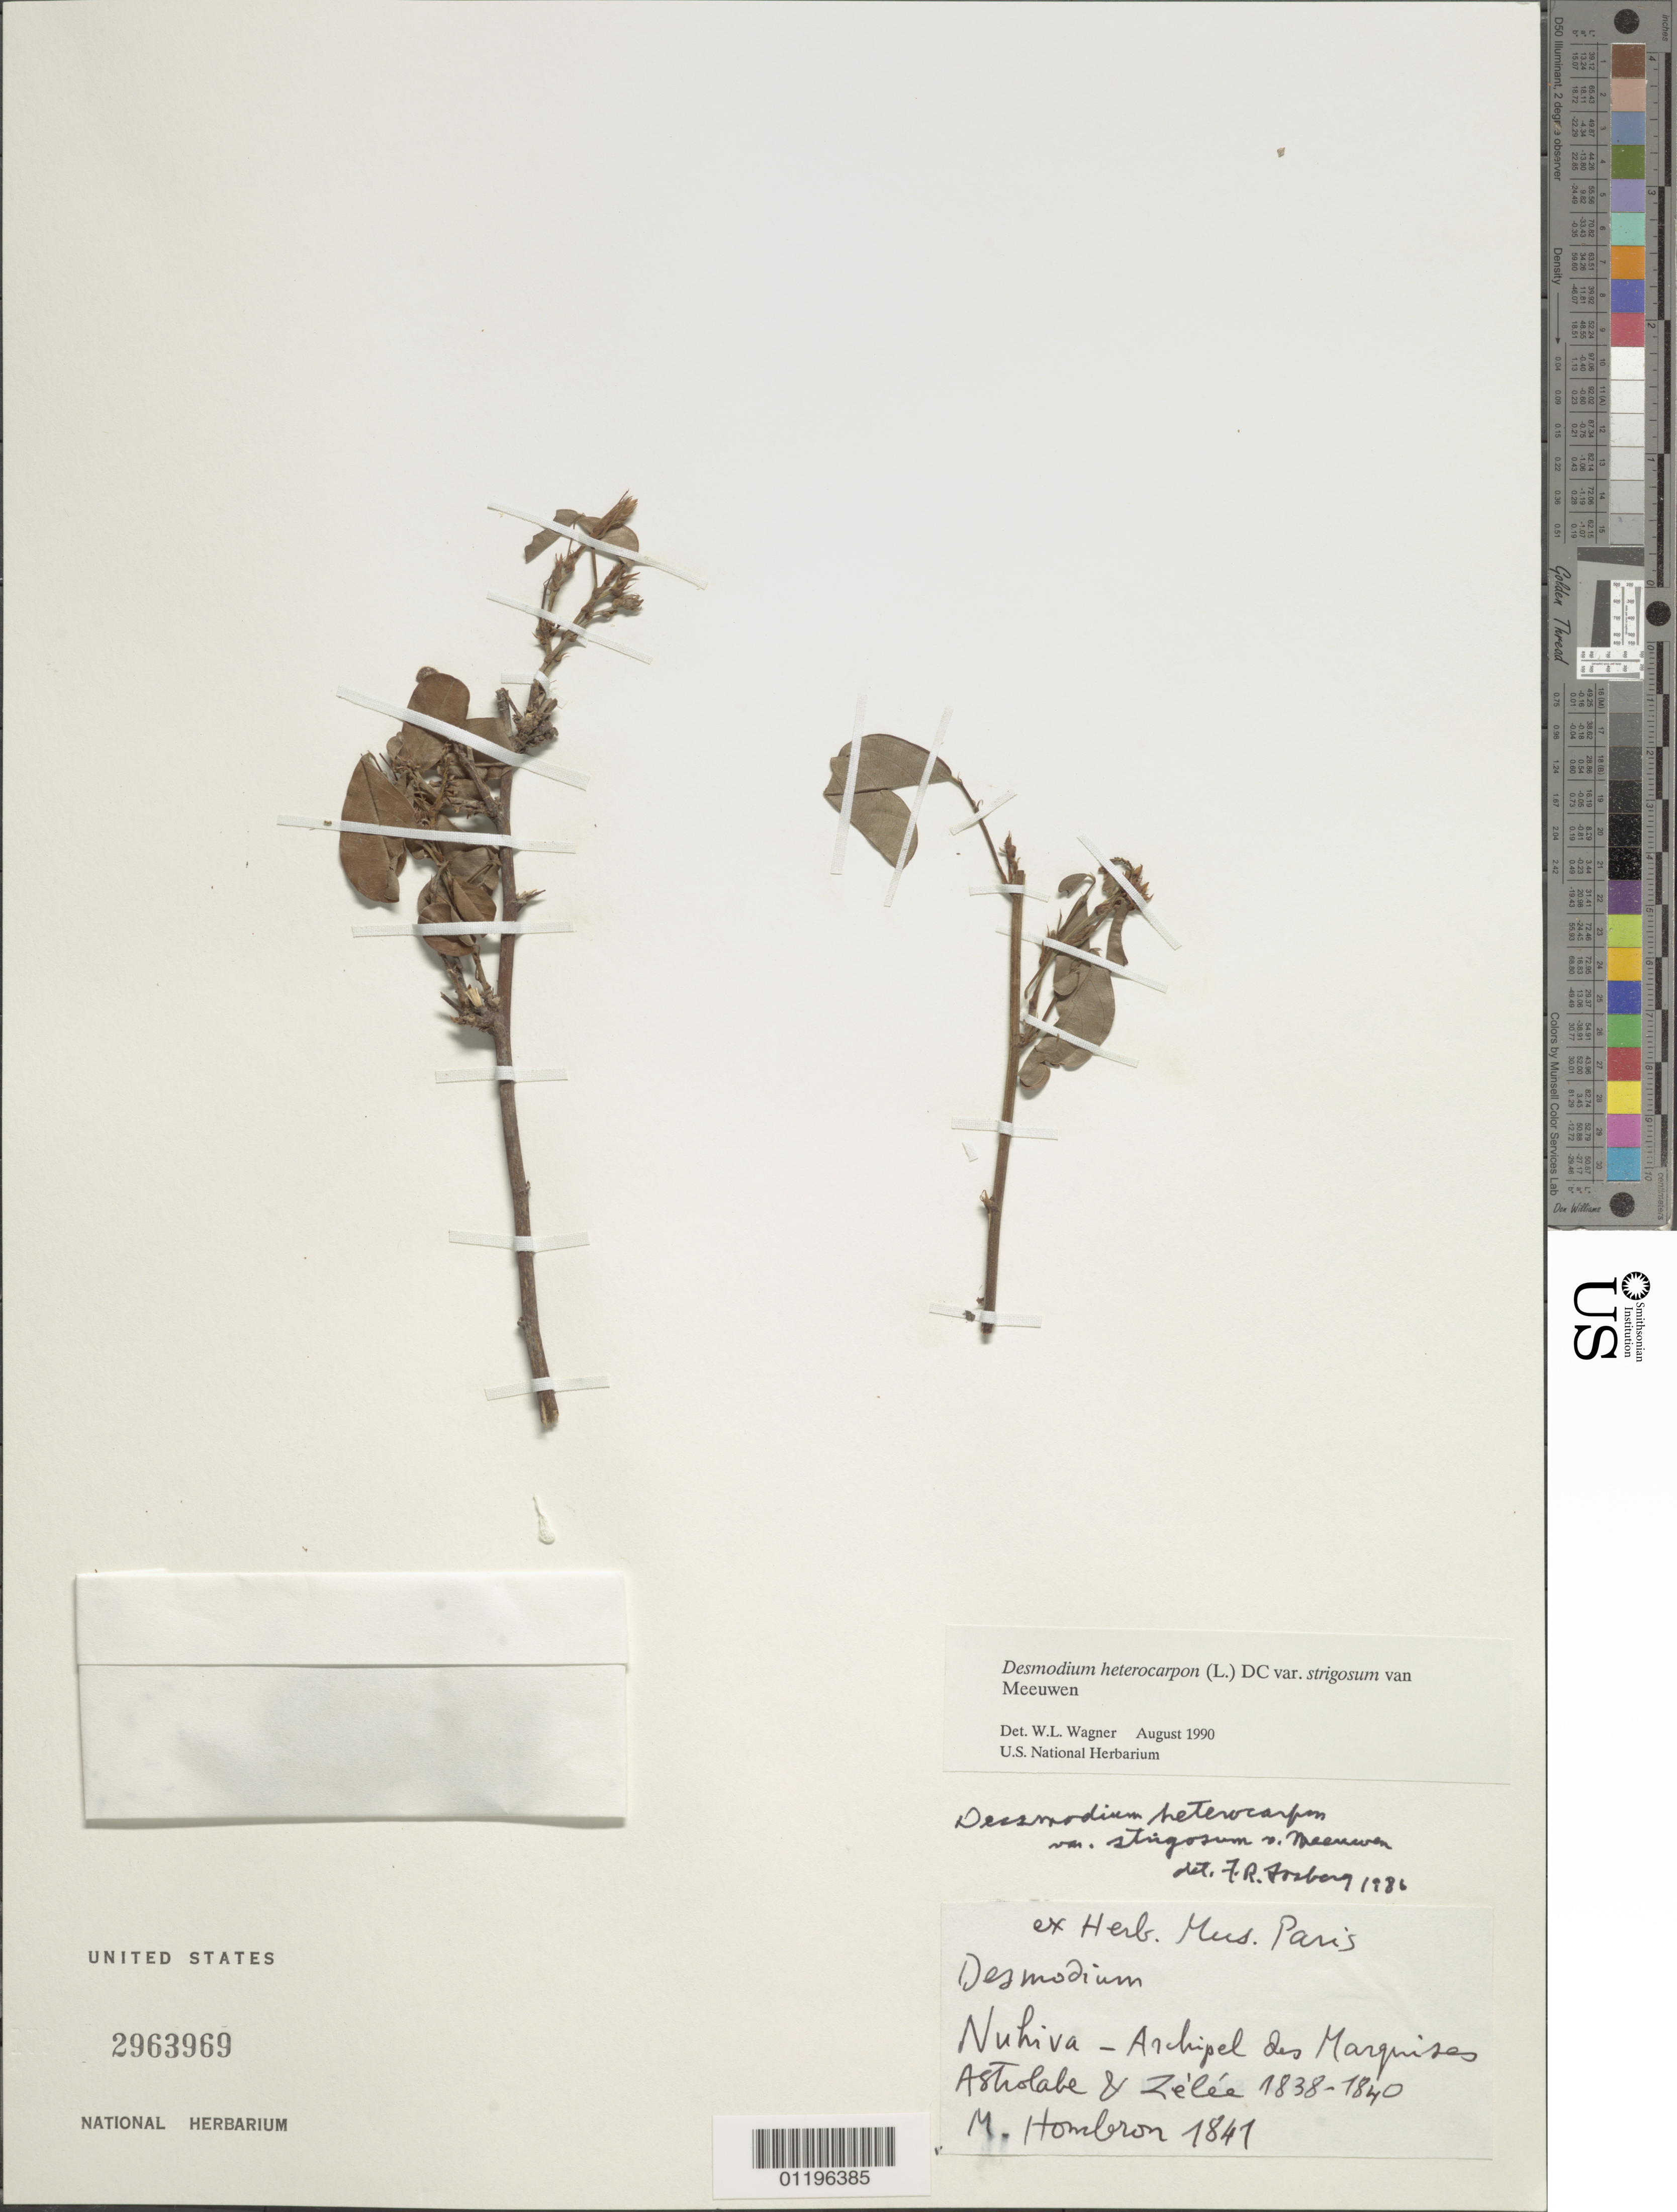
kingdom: Plantae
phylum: Tracheophyta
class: Magnoliopsida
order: Fabales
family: Fabaceae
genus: Grona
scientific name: Grona heterocarpos var. strigosa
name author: (Meeuwen) H. Ohashi & K. Ohashi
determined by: Wagner, W. L., (BOT), Smithsonian Institution - National Museum of Natural History (UNITED STATES)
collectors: J. Hombron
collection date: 1841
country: French Polynesia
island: Nuku Hiva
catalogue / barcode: US 2963969